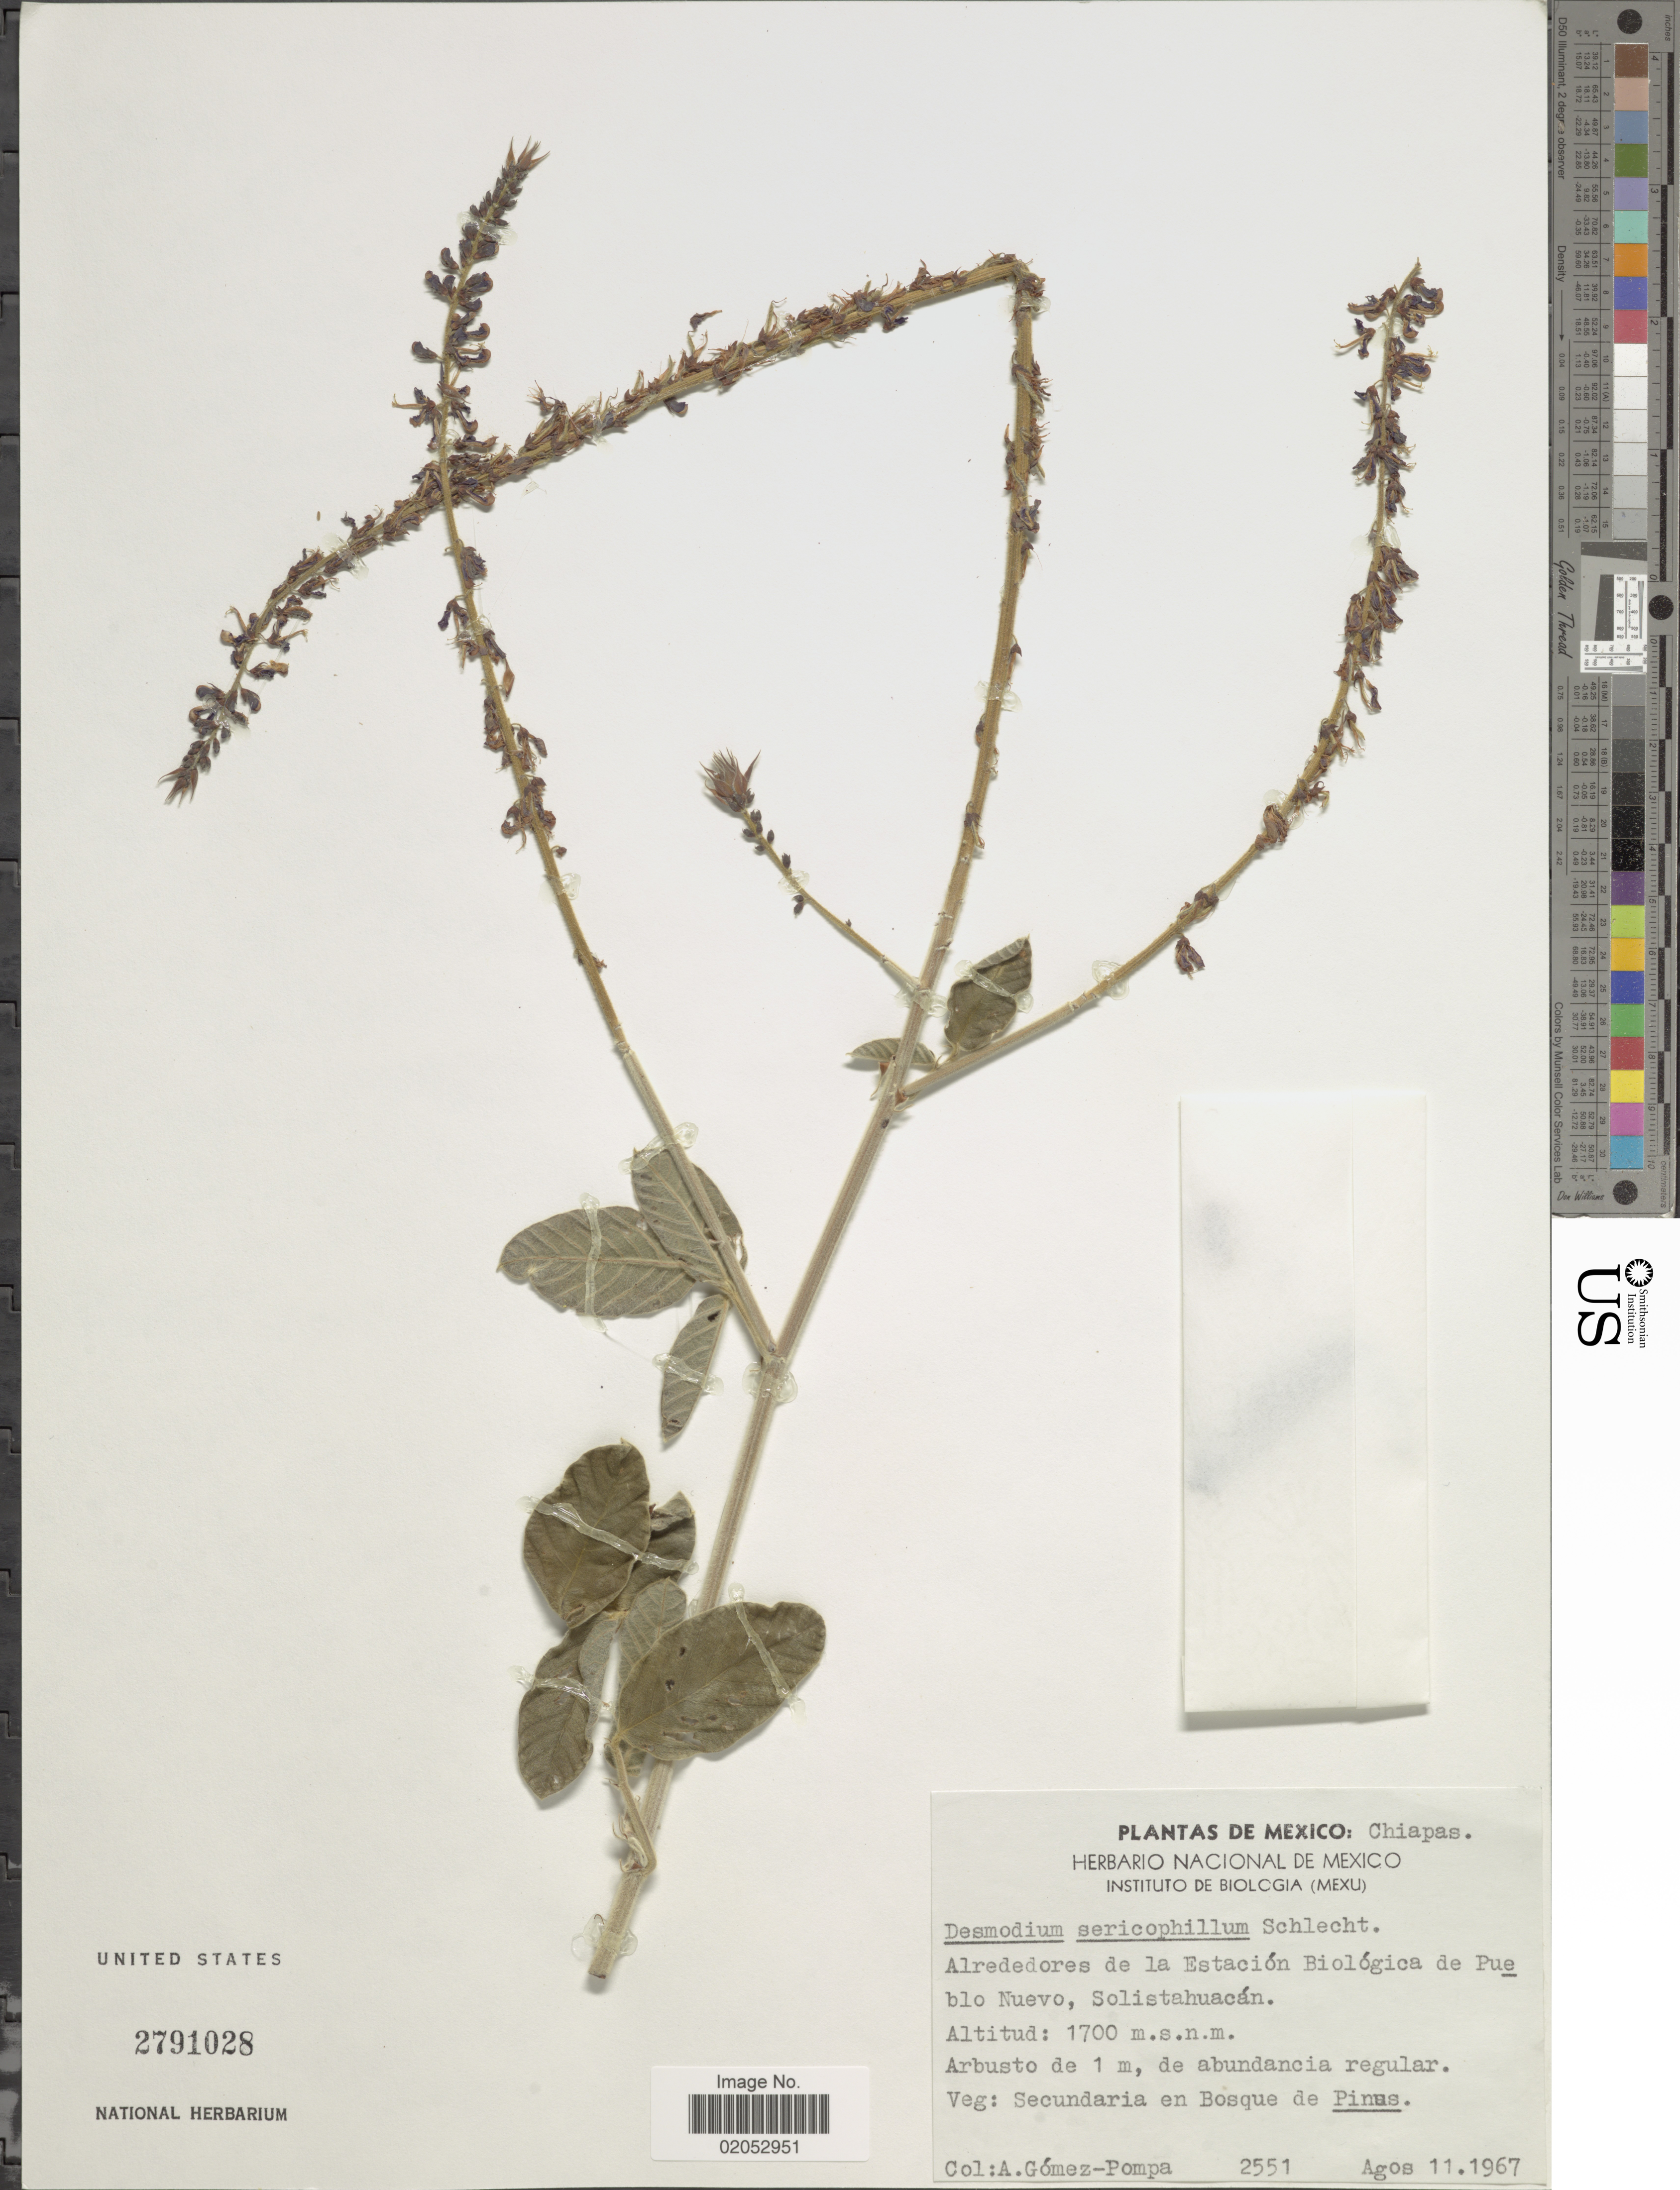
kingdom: Plantae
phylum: Tracheophyta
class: Magnoliopsida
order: Fabales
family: Fabaceae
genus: Desmodium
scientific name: Desmodium sericophyllum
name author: Schltdl.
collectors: A. Gómez Pompa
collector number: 2551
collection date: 1967-08-11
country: Mexico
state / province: Chiapas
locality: Alreddores de la Estacion Biologica de Pueblo Nuevo, Solistahuaca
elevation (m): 1700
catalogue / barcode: US 2791028